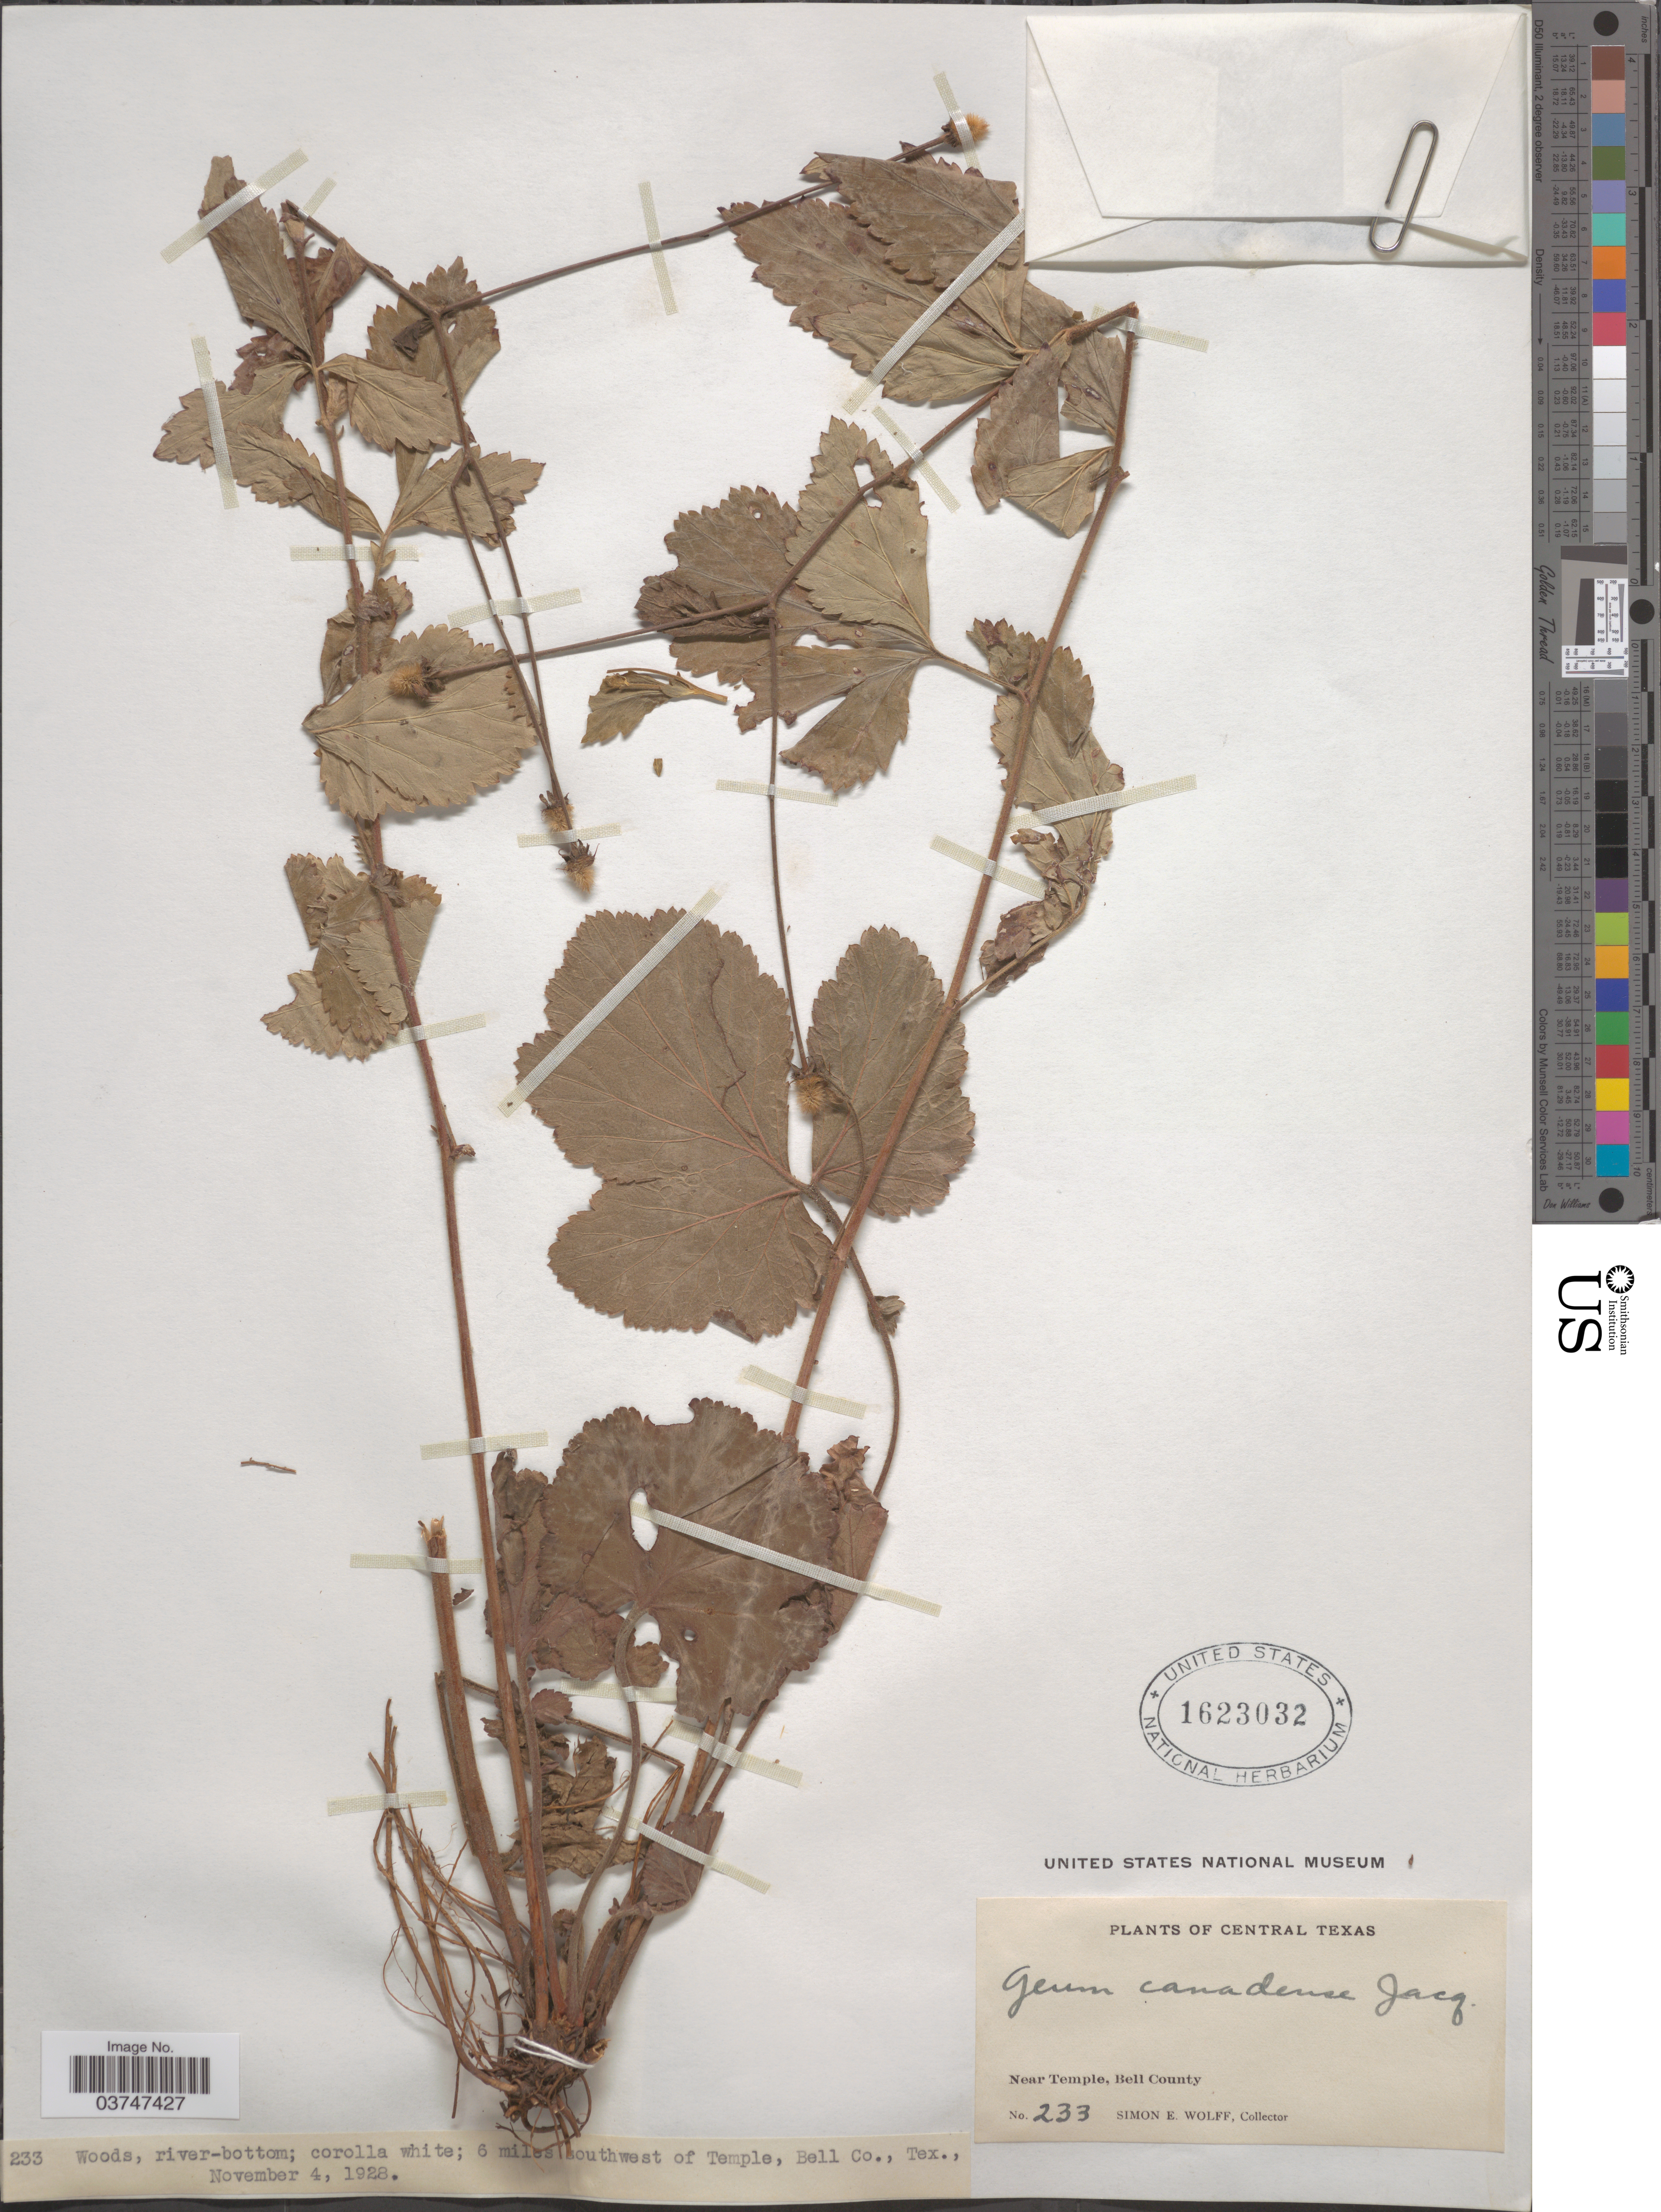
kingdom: Plantae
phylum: Tracheophyta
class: Magnoliopsida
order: Rosales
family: Rosaceae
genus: Geum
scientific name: Geum canadense var. camporum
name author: (Rydb.) Fernald & Weath.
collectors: S. E. Wolff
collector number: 233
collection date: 1928-11-04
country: United States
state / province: Texas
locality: Central Texas. Near Temple, Bell County. 6 miles southwest of Temple.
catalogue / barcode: US 1623032